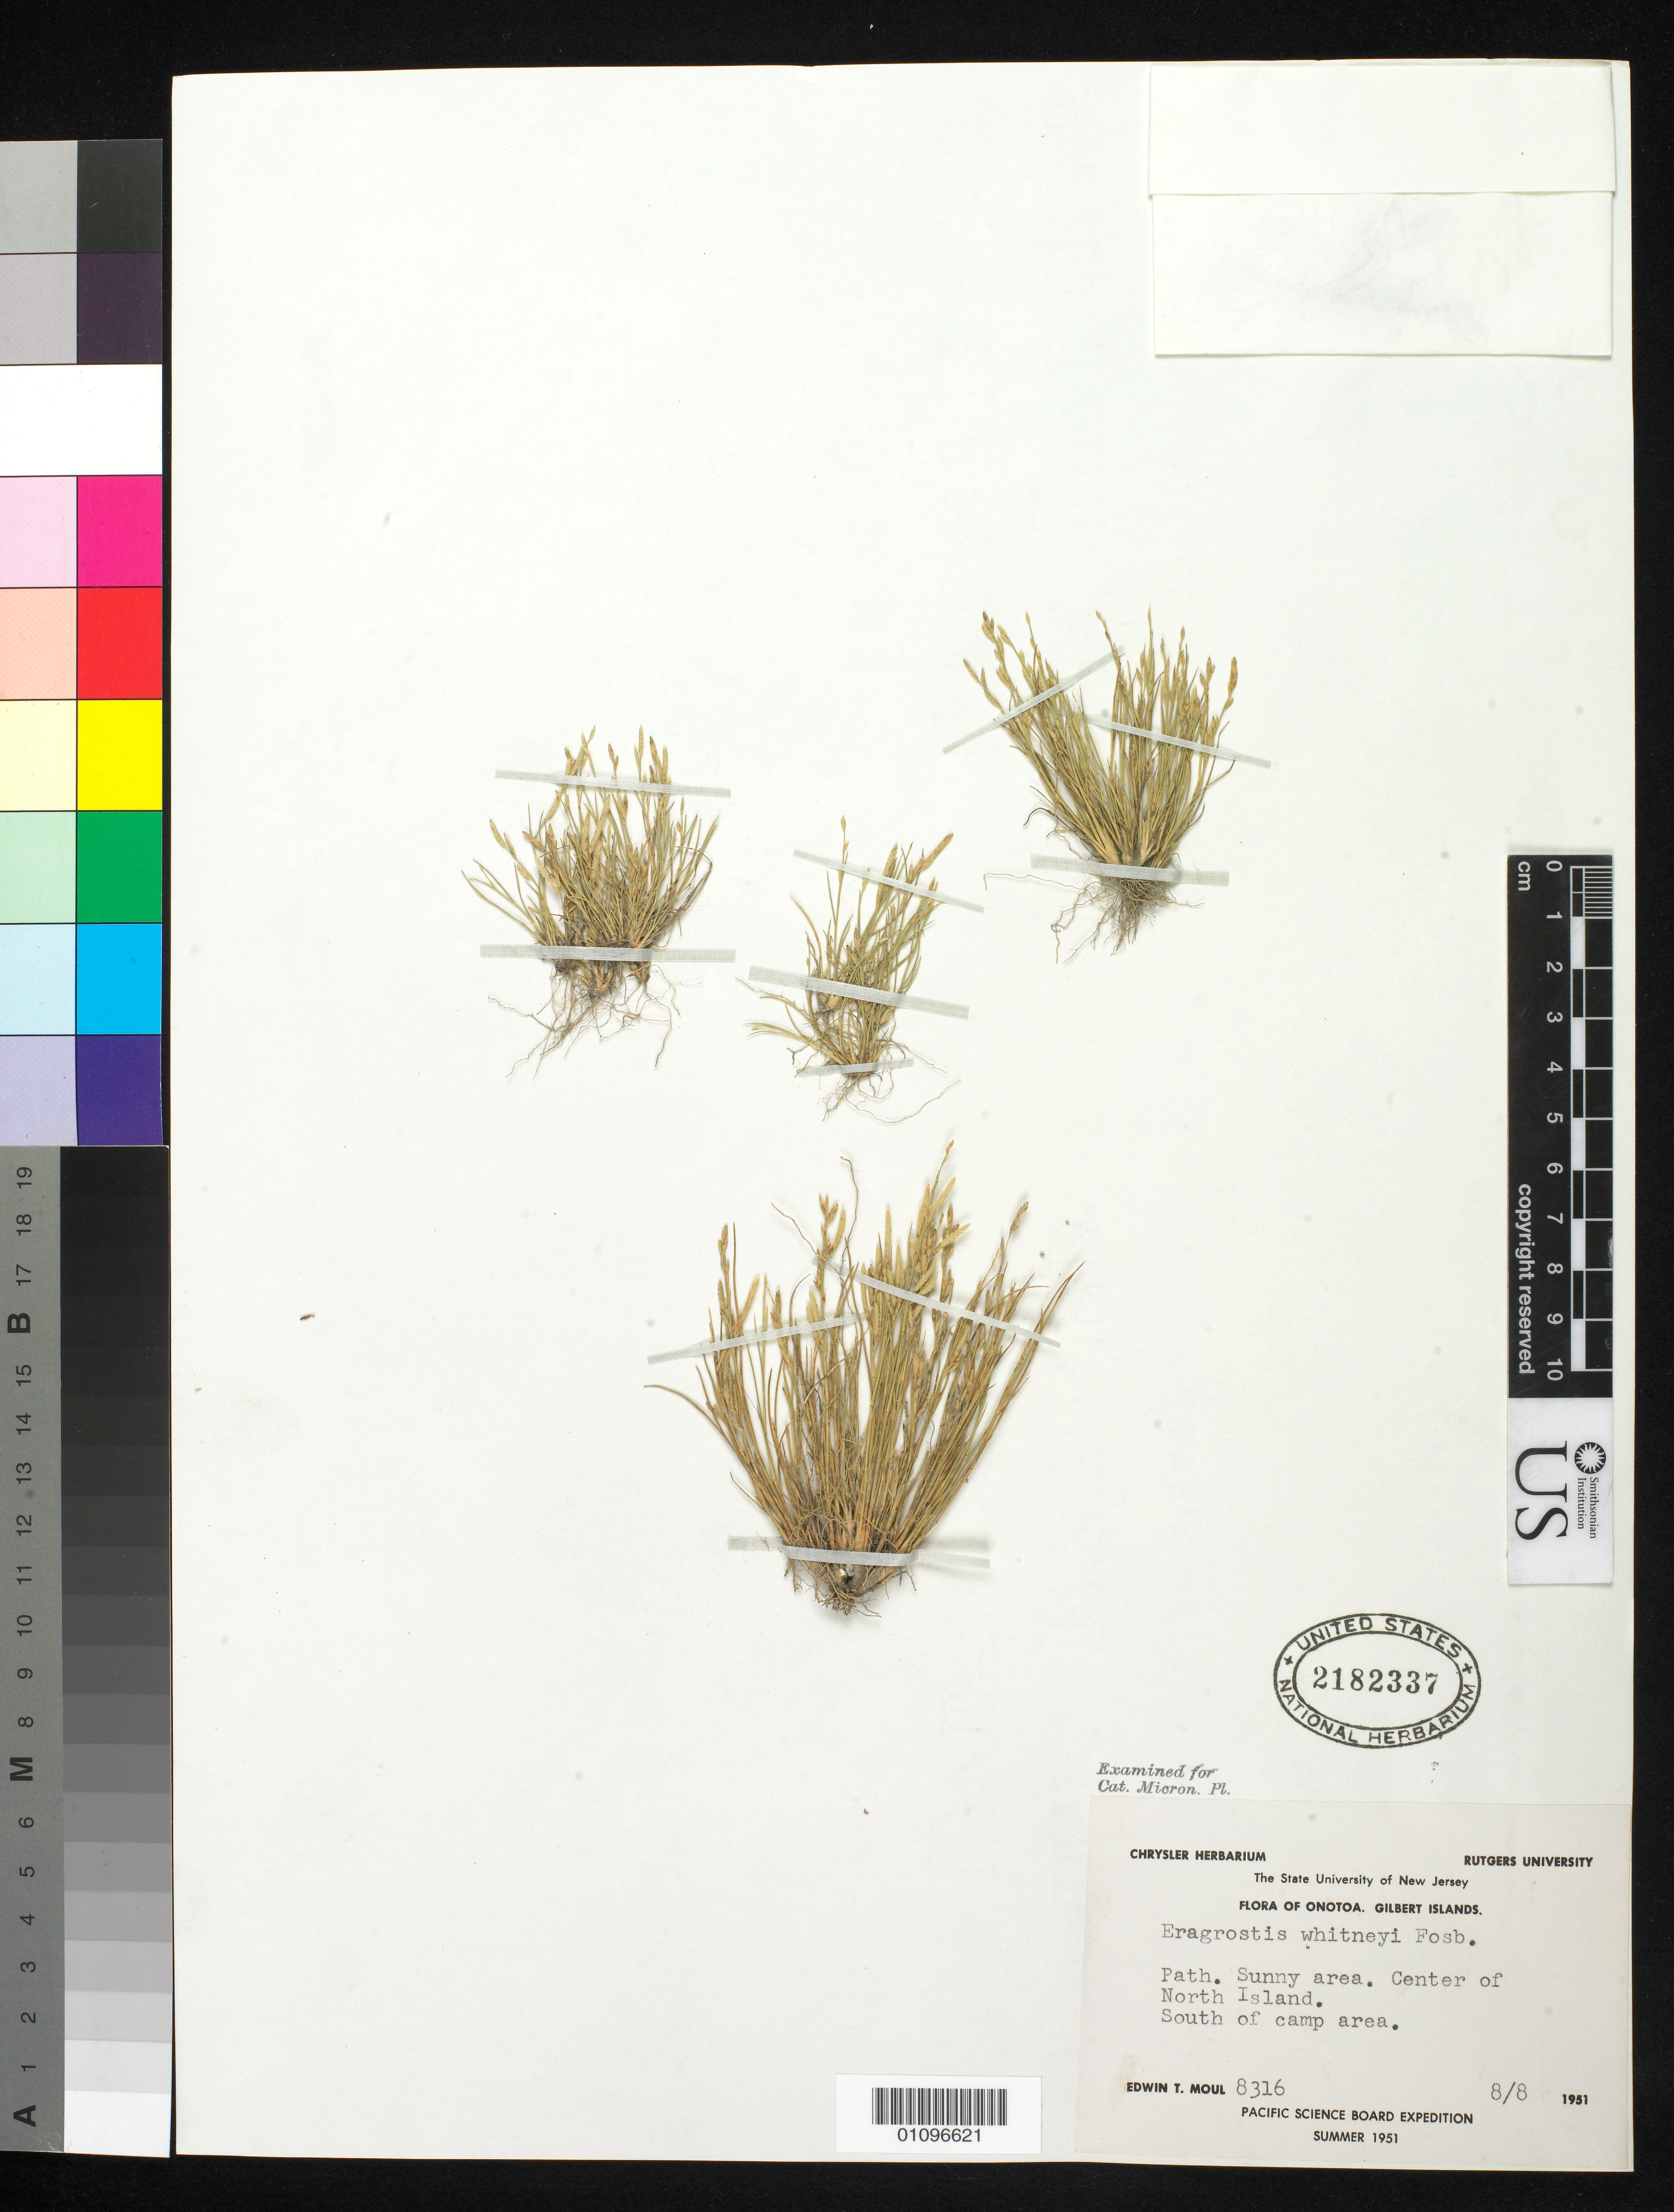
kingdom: Plantae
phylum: Tracheophyta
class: Liliopsida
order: Poales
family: Poaceae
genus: Eragrostis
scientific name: Eragrostis whitneyi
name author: Fosberg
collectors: E. T. Moul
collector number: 8316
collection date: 1951-08-08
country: Kiribati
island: Onotoa Atoll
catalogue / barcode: US 2182337